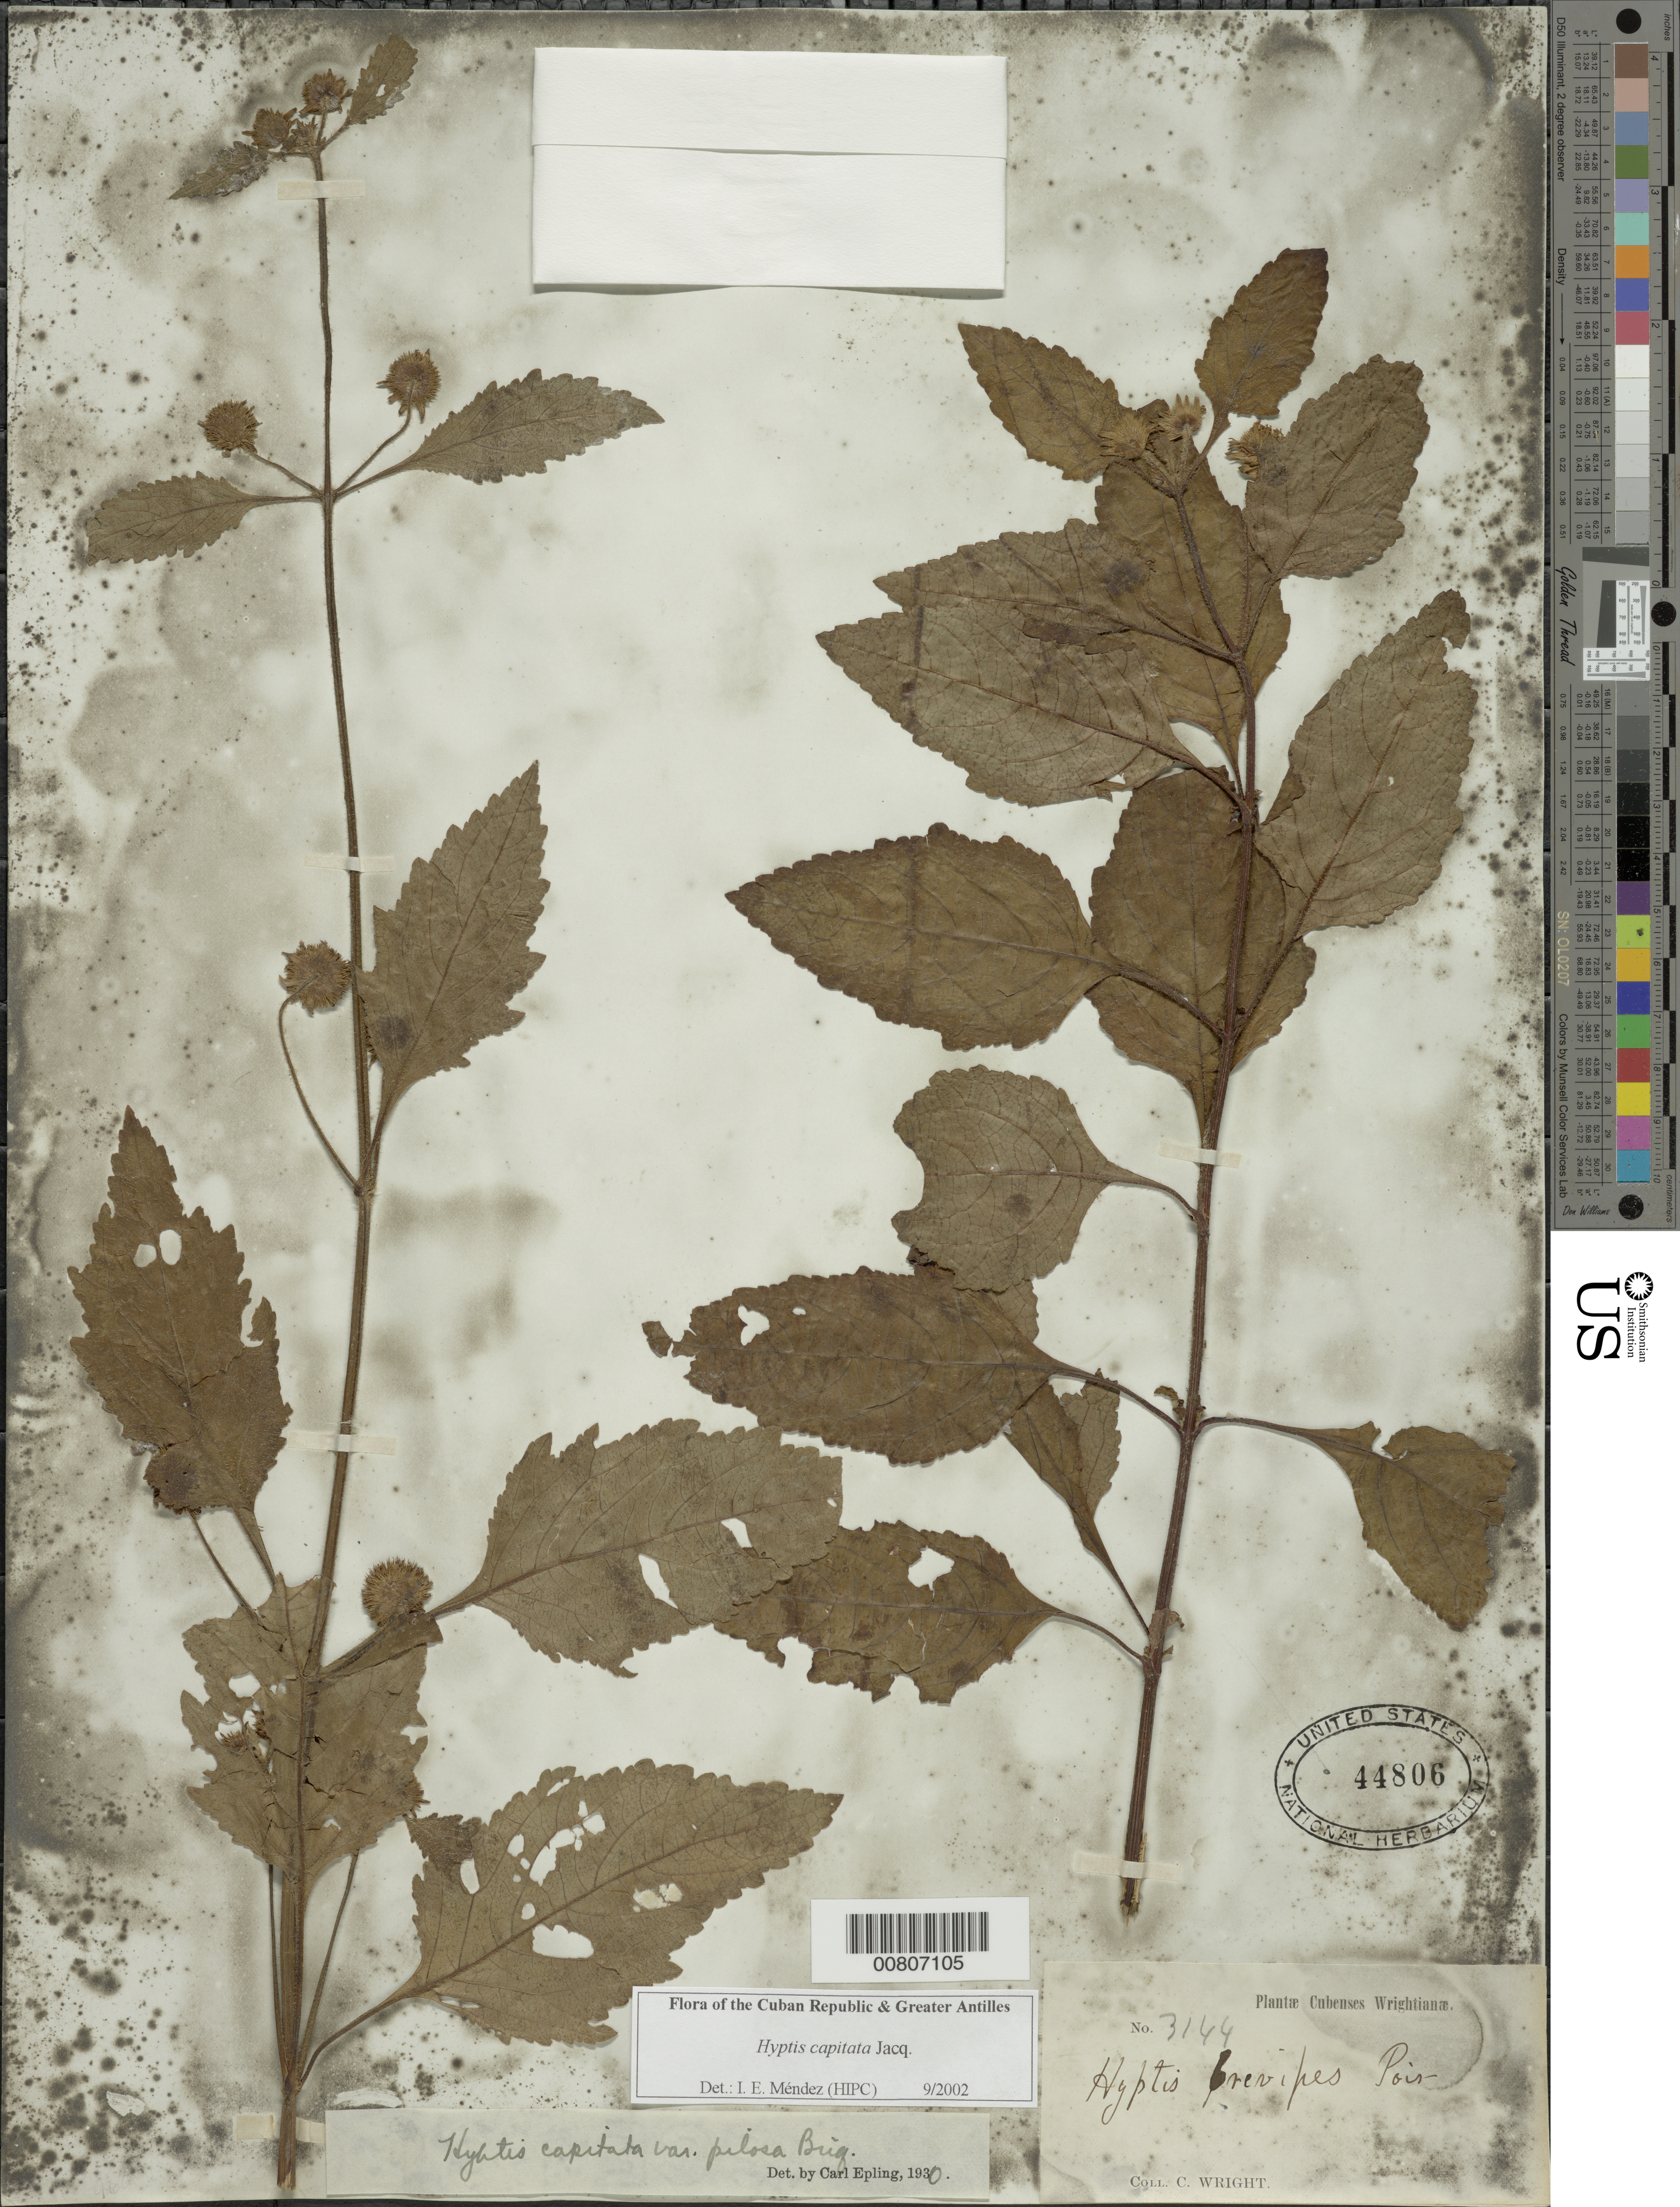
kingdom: Plantae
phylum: Tracheophyta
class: Magnoliopsida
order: Lamiales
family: Lamiaceae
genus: Hyptis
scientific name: Hyptis capitata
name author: Jacq.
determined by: Méndez, Isidro E., (HIPC)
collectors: C. Wright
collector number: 3166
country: Cuba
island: Cuba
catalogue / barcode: US 44806